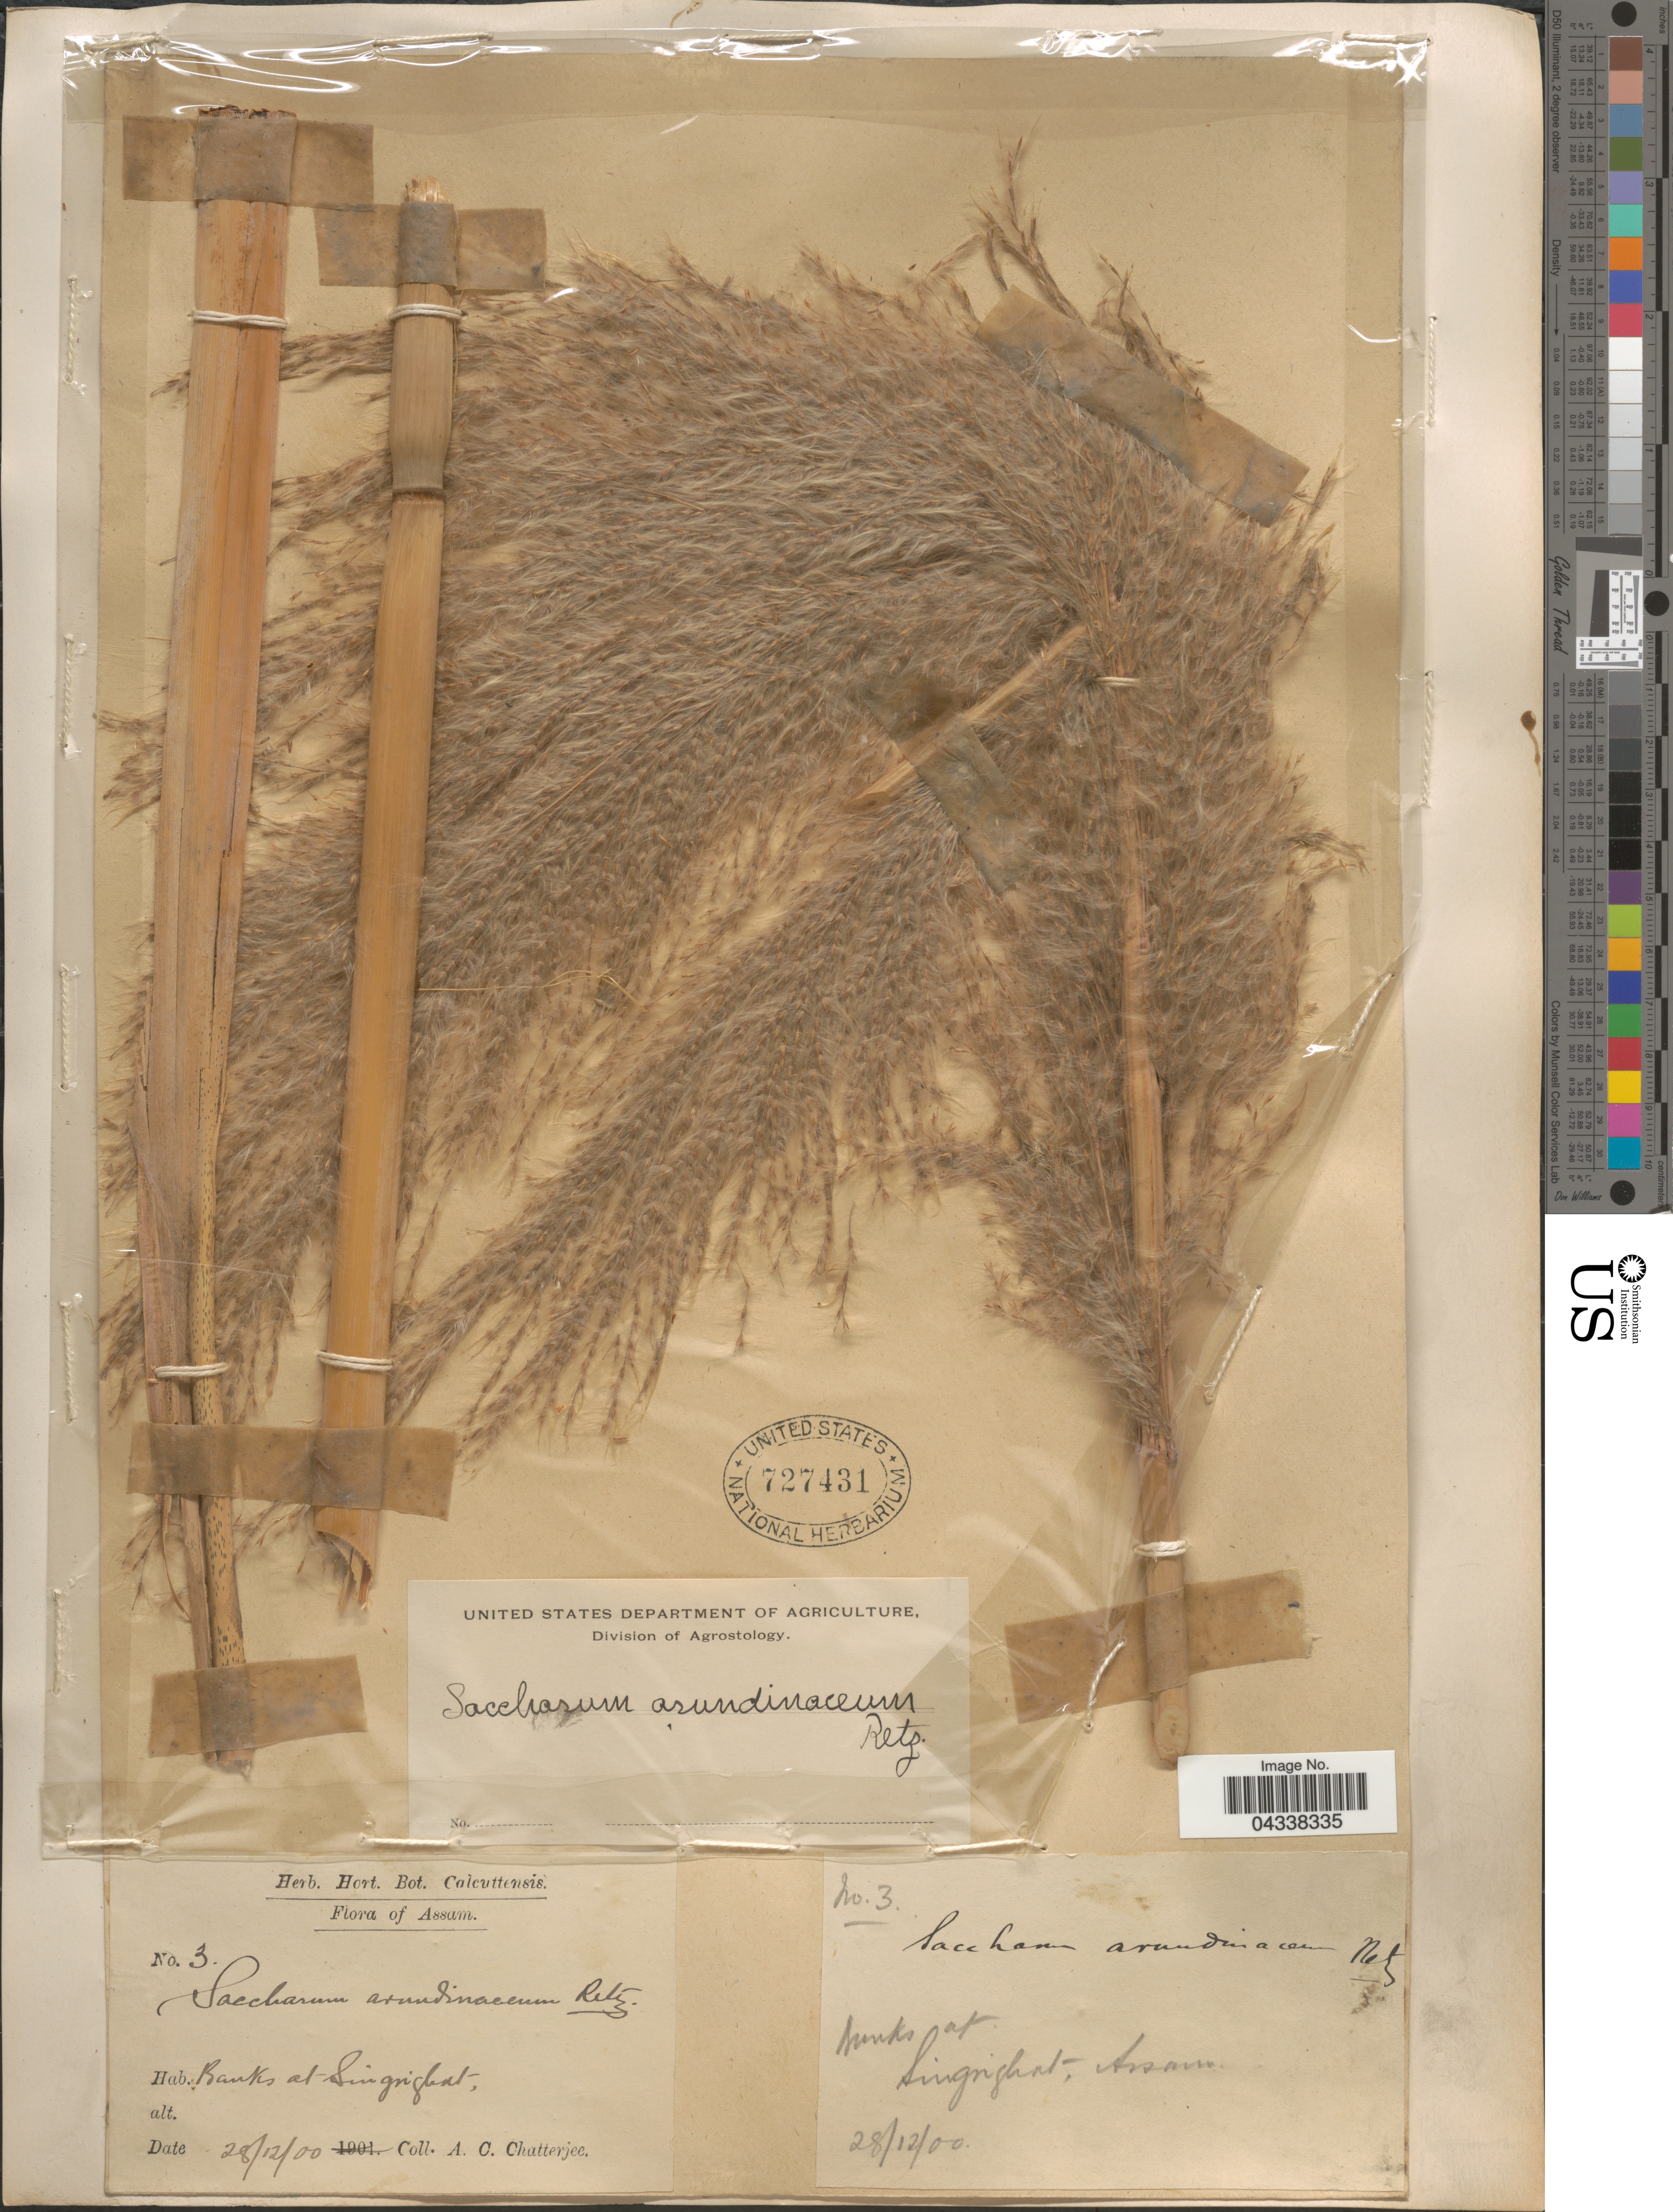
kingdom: Plantae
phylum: Tracheophyta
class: Liliopsida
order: Poales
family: Poaceae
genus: Tripidium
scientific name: Tripidium arundinaceum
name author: (Retz.) Welker et al.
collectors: A. Chatterjee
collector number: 3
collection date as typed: Transcribed d/m/y: 28/12/0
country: India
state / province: Assam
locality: Banks at Singrighat.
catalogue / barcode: US 727431